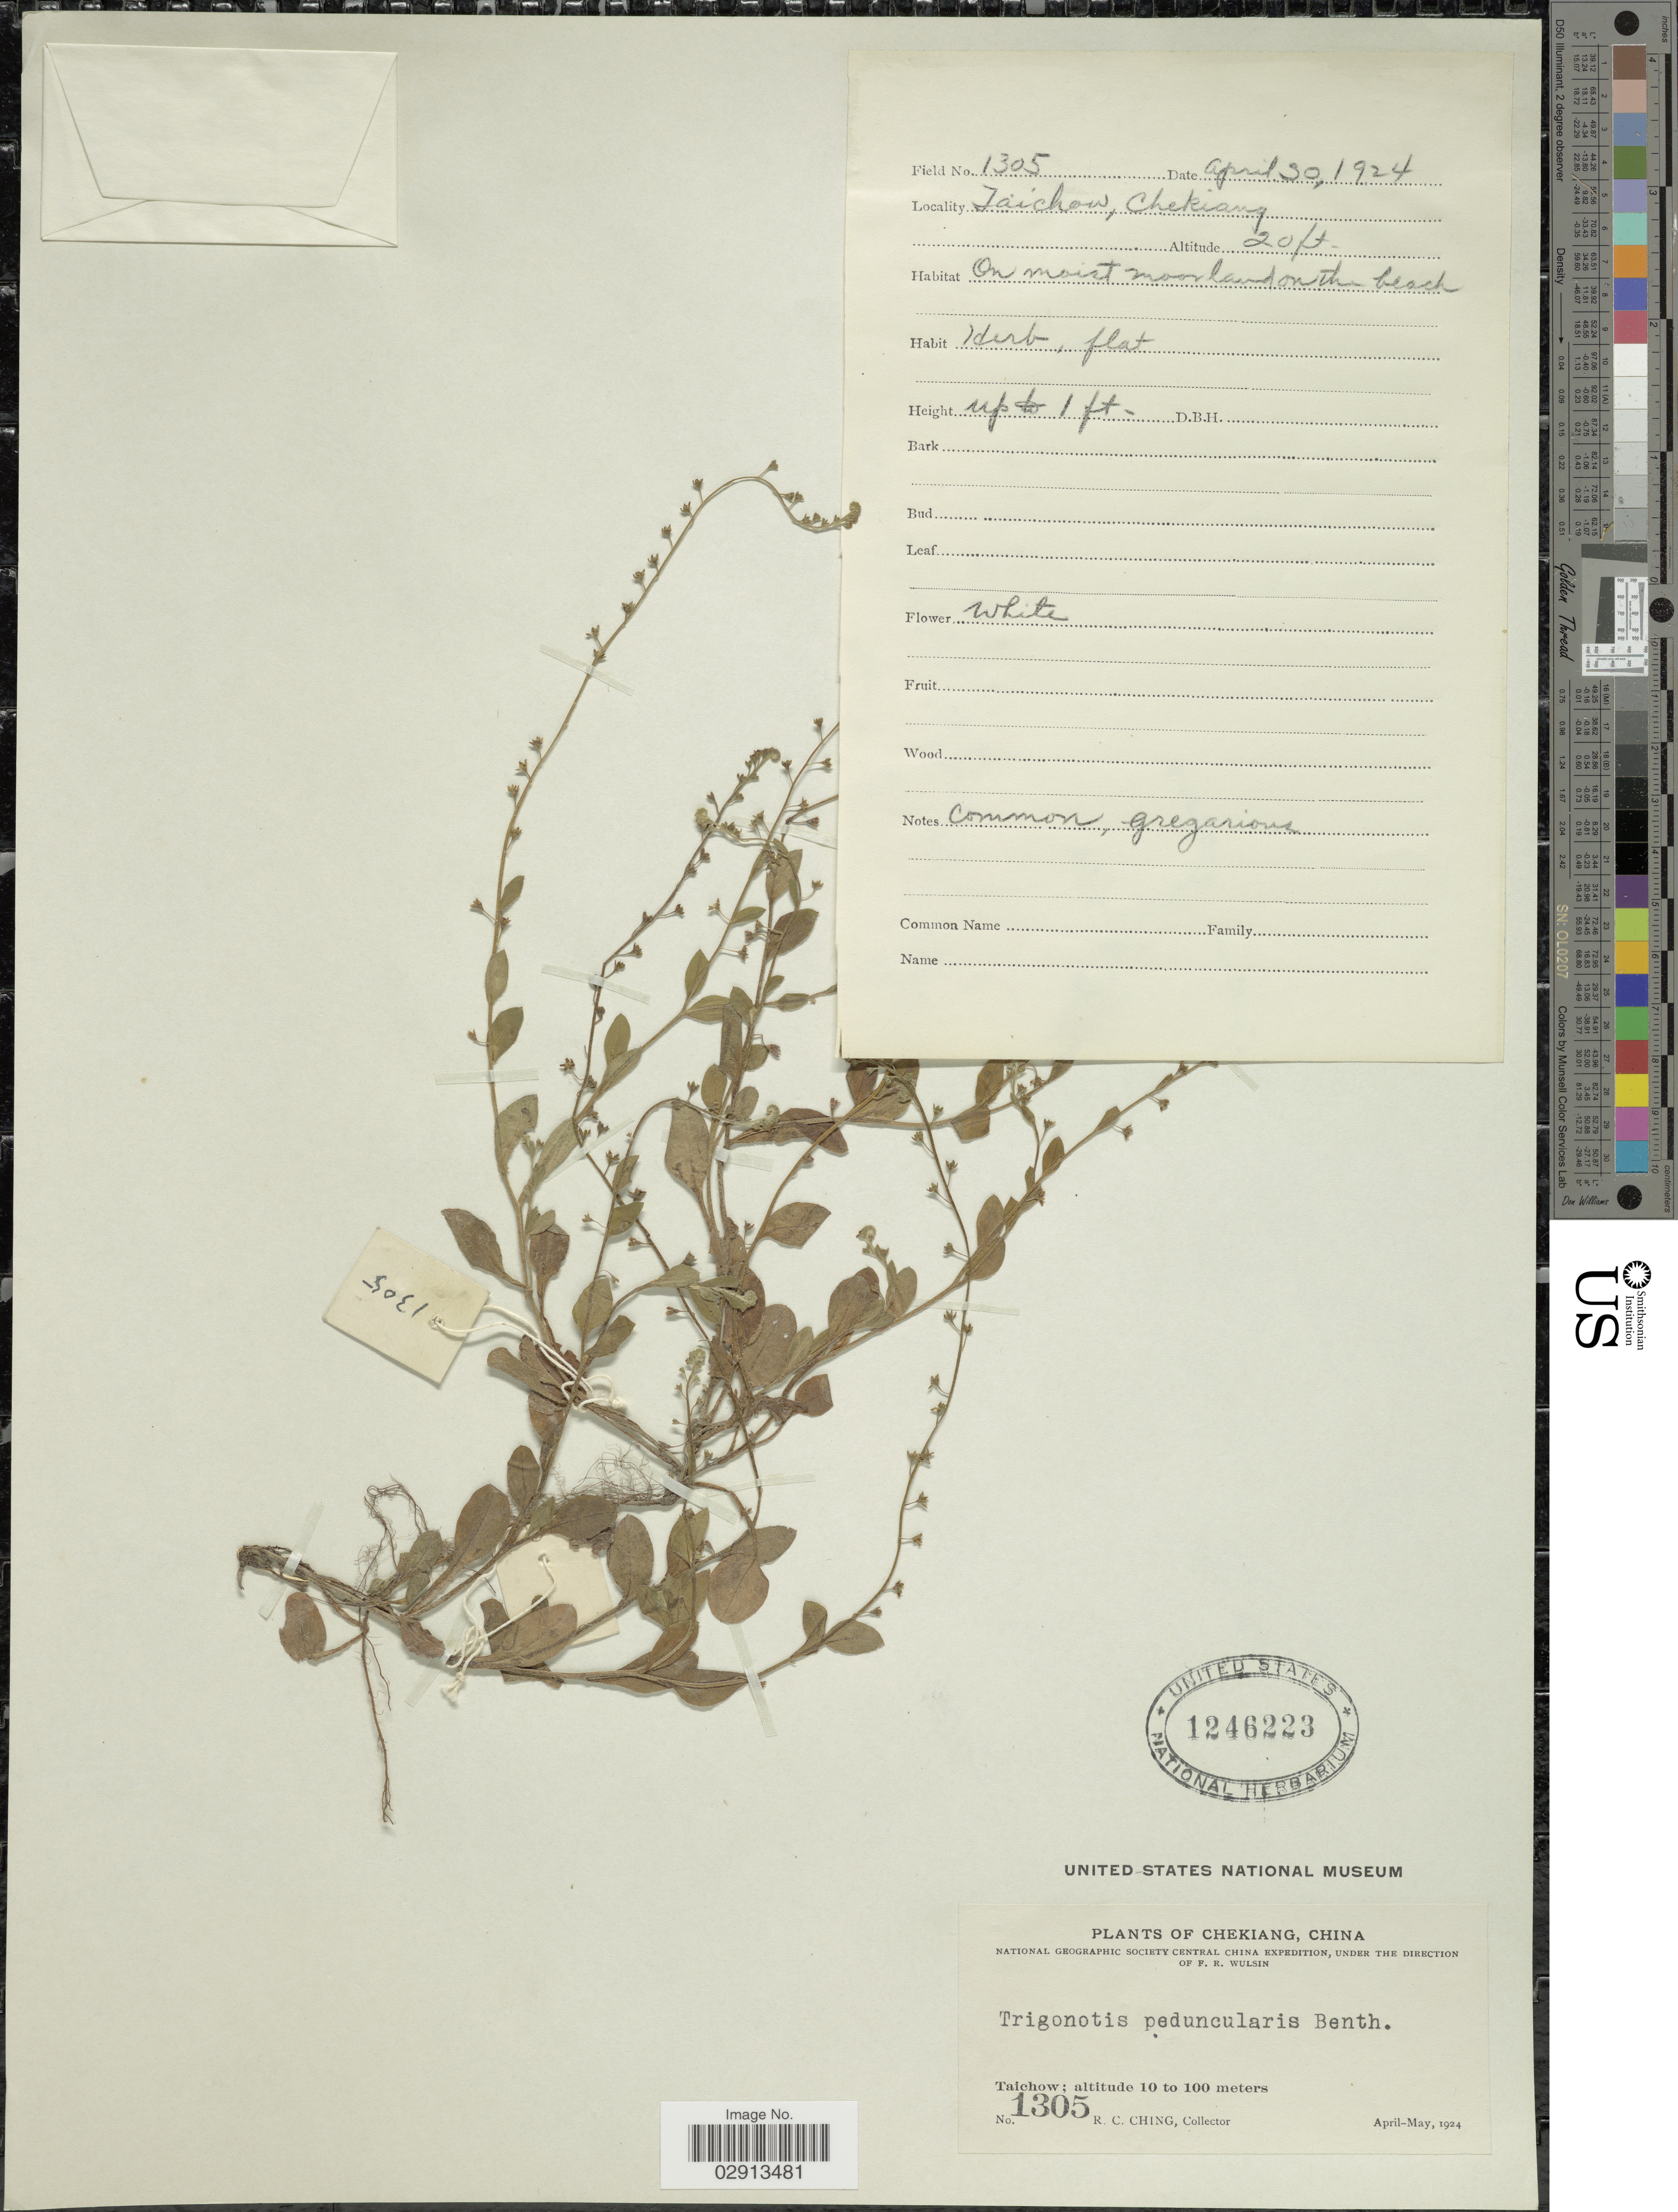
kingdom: Plantae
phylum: Tracheophyta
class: Magnoliopsida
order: Boraginales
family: Boraginaceae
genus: Trigonotis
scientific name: Trigonotis peduncularis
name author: (Trevis.) Benth. ex Baker et al.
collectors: R. C. Ching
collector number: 1305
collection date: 1924-08-30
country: China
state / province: Zhejiang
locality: Chekiang. Taichow.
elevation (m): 6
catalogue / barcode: US 1246223